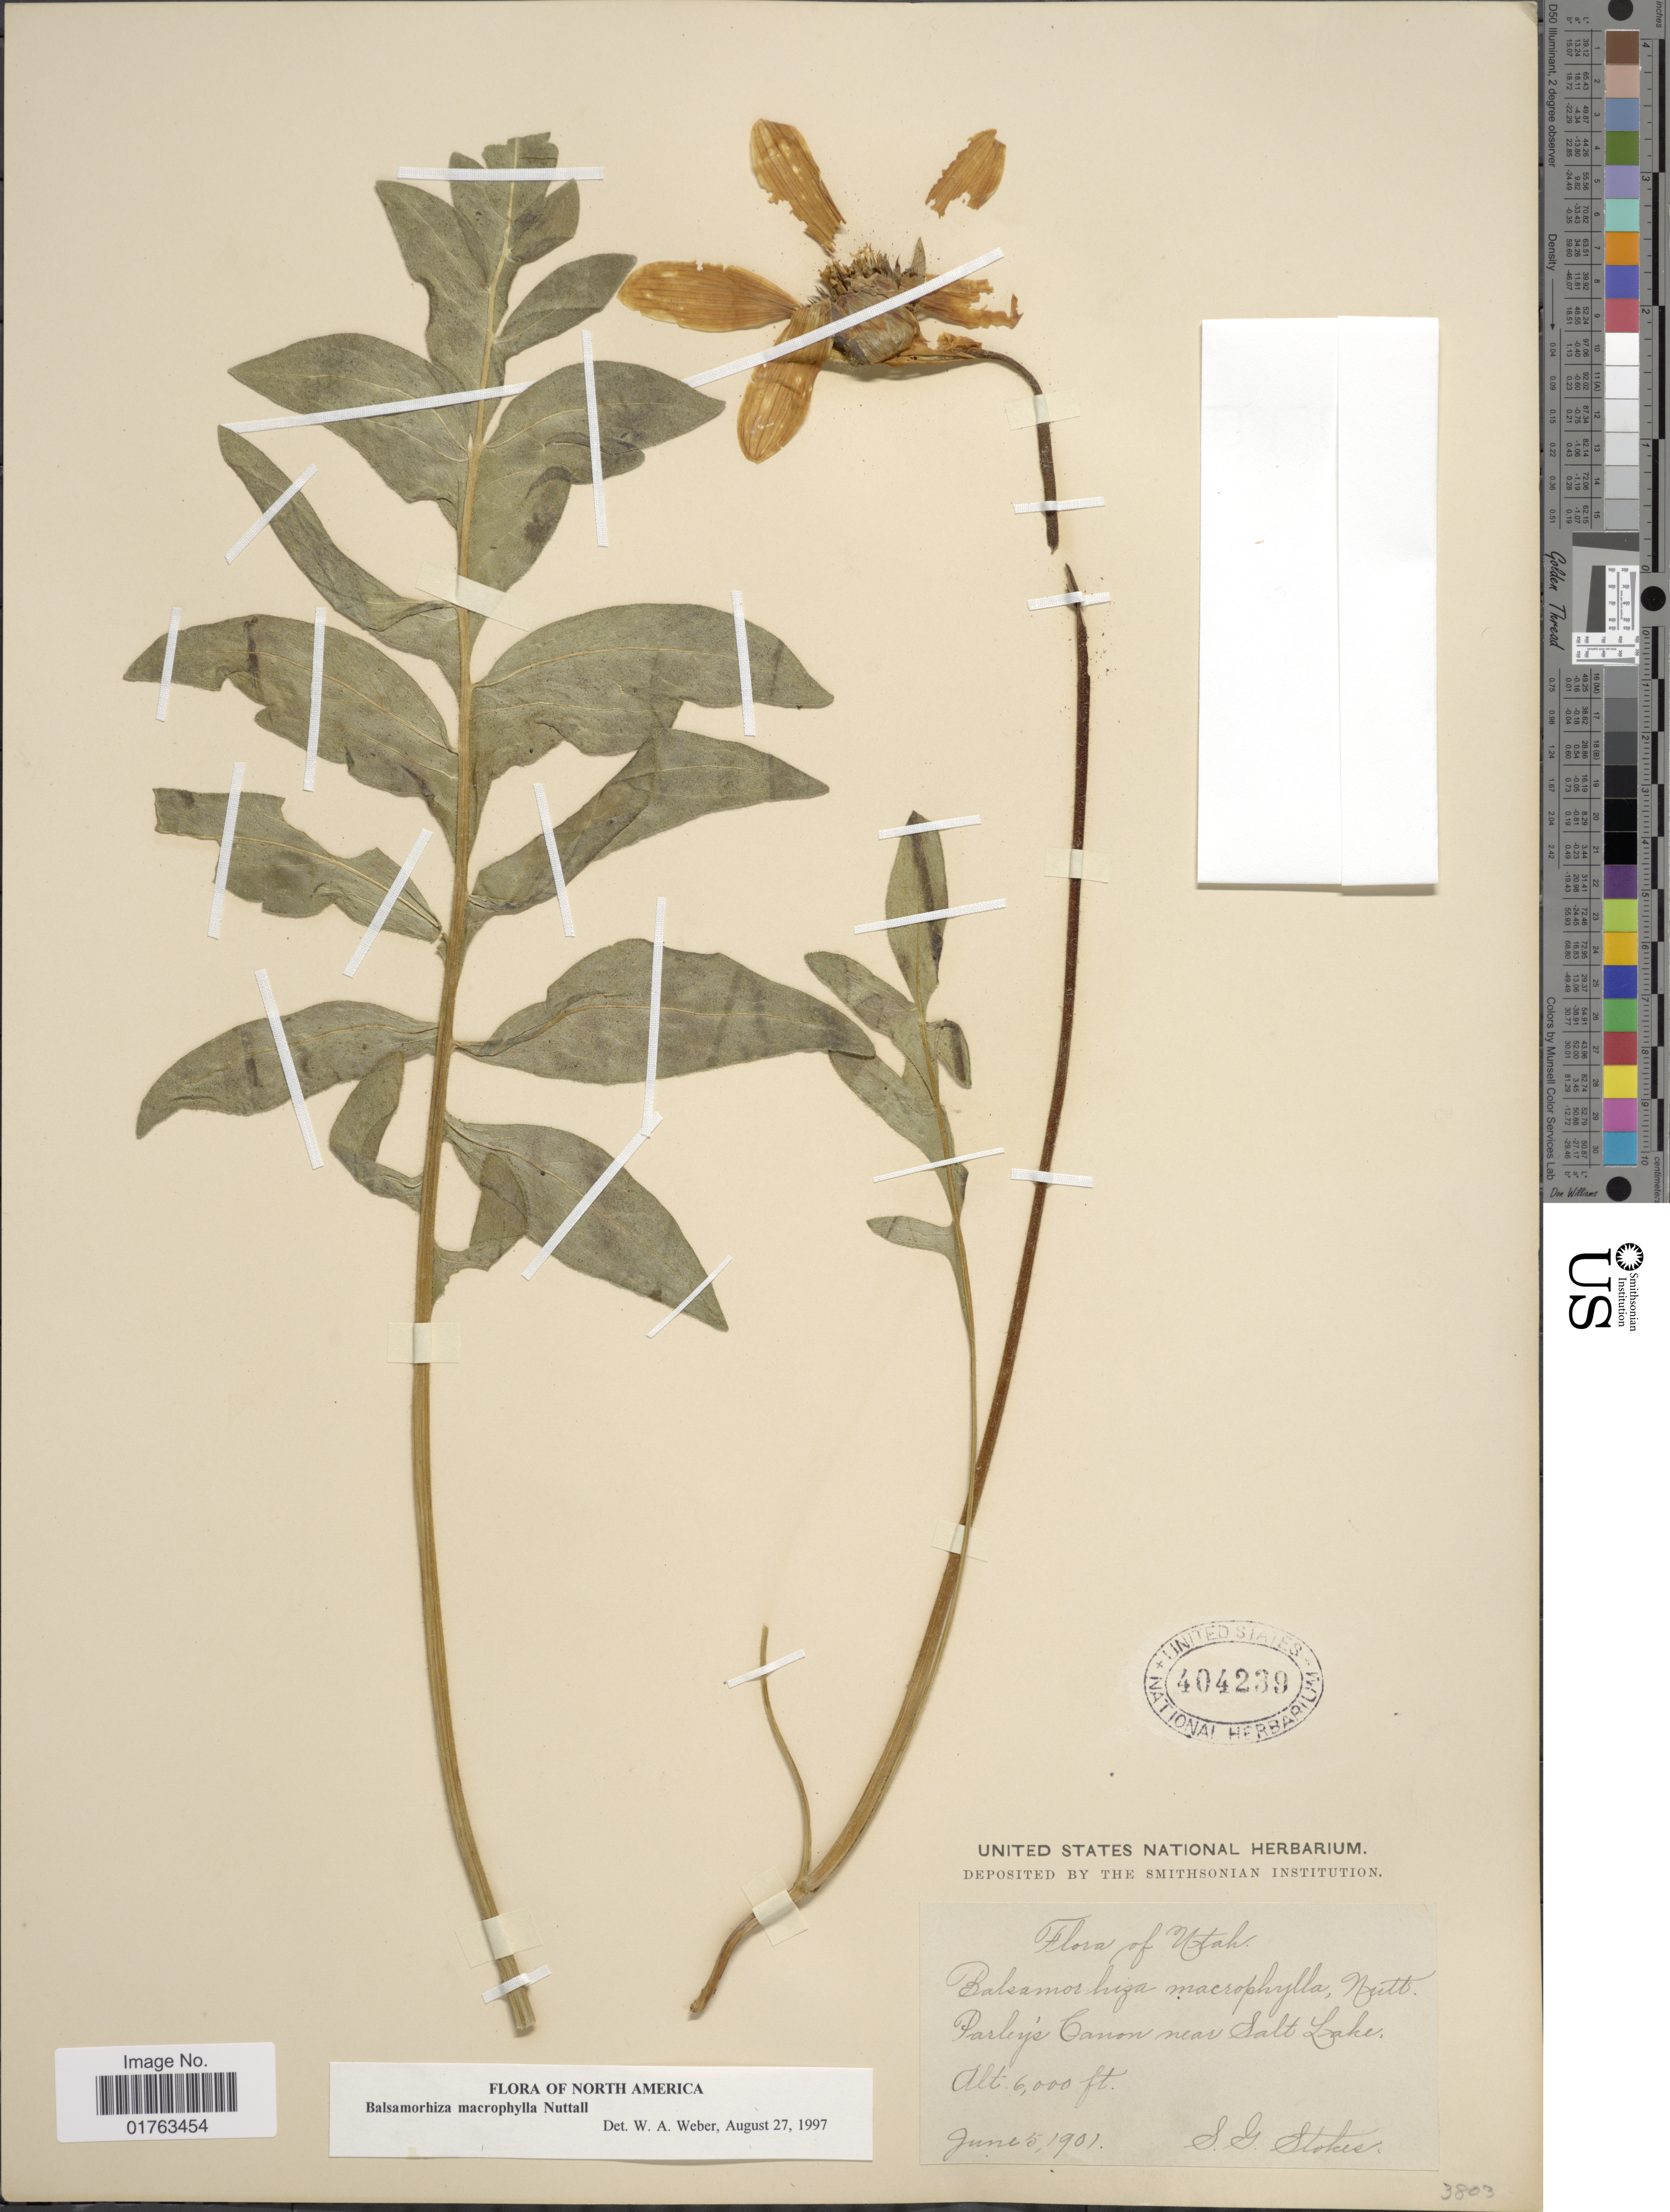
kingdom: Plantae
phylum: Tracheophyta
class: Magnoliopsida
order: Asterales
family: Asteraceae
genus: Balsamorhiza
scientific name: Balsamorhiza macrophylla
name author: Nutt.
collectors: S. G. Stokes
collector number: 3803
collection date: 1901-06-05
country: United States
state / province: Utah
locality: Parley's Canon near Salt Lake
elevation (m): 1829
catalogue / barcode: US 404239